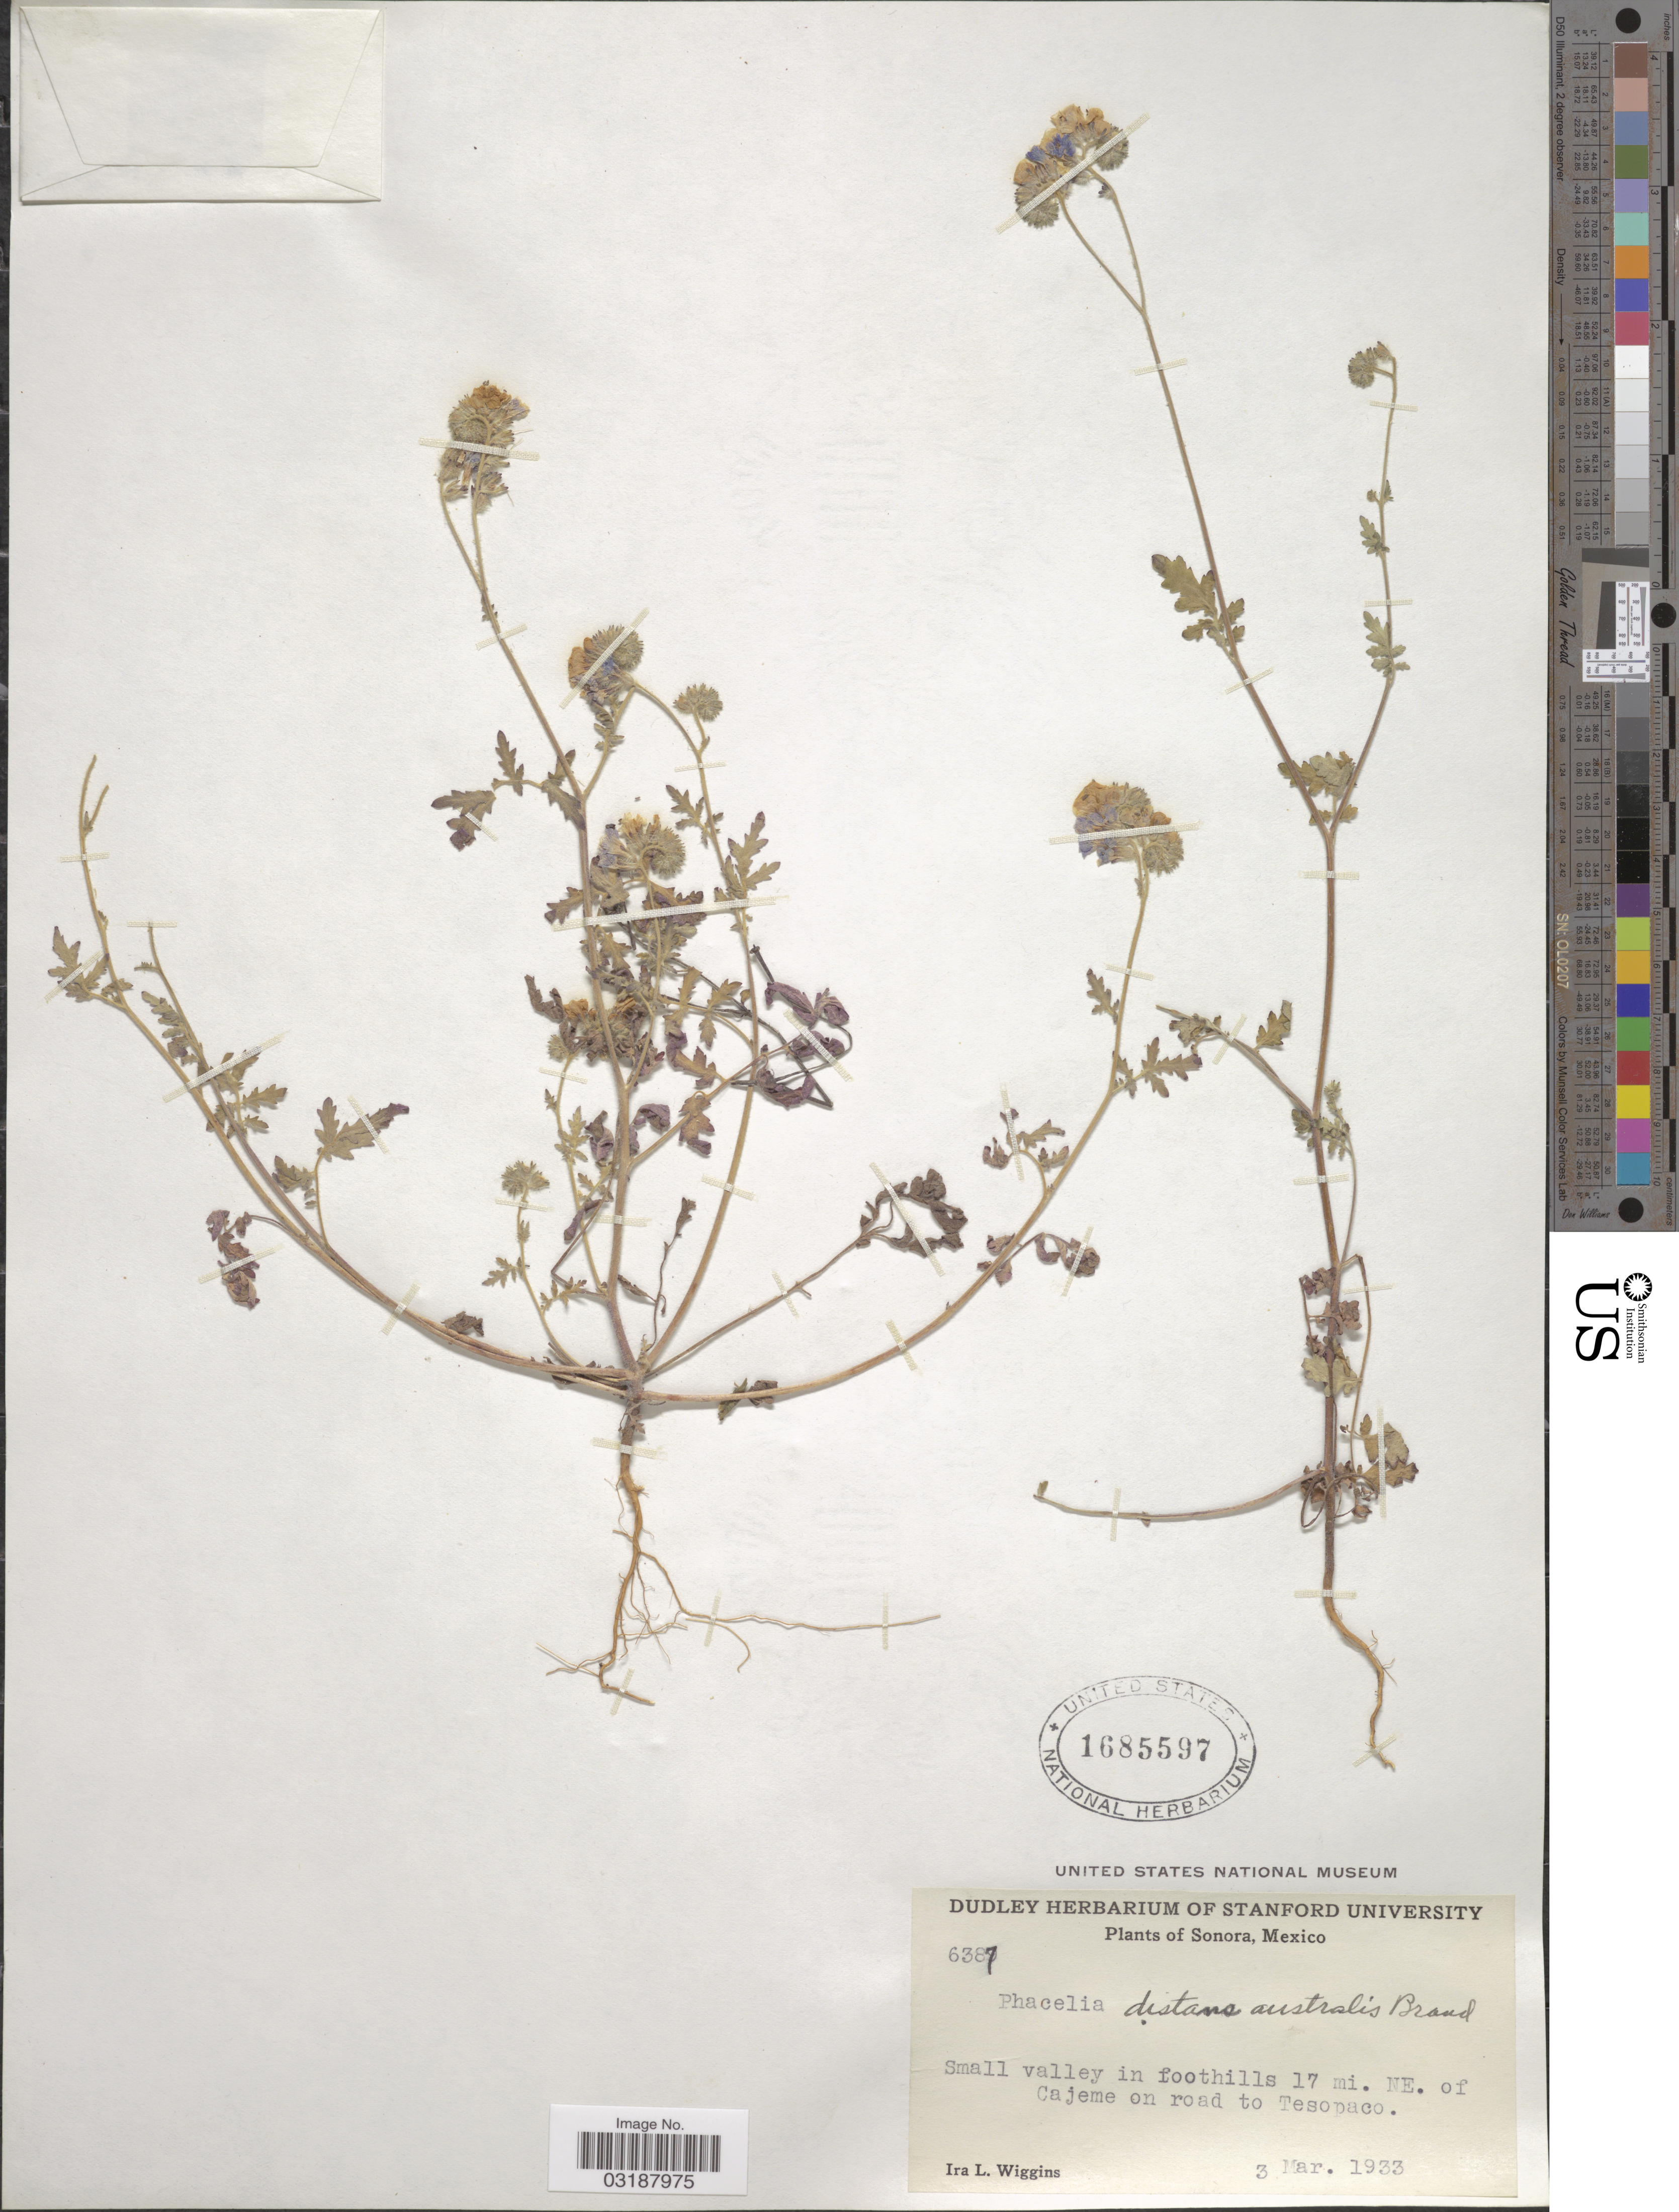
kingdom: Plantae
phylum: Tracheophyta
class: Magnoliopsida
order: Boraginales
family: Hydrophyllaceae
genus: Phacelia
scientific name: Phacelia distans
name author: Benth.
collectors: I. L. Wiggins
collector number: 6387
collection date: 1933-03-03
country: Mexico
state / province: Sonora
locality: Small valley in foothills 17 mi. NE. of Cajeme on road to Tesopaco.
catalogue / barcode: US 1685597